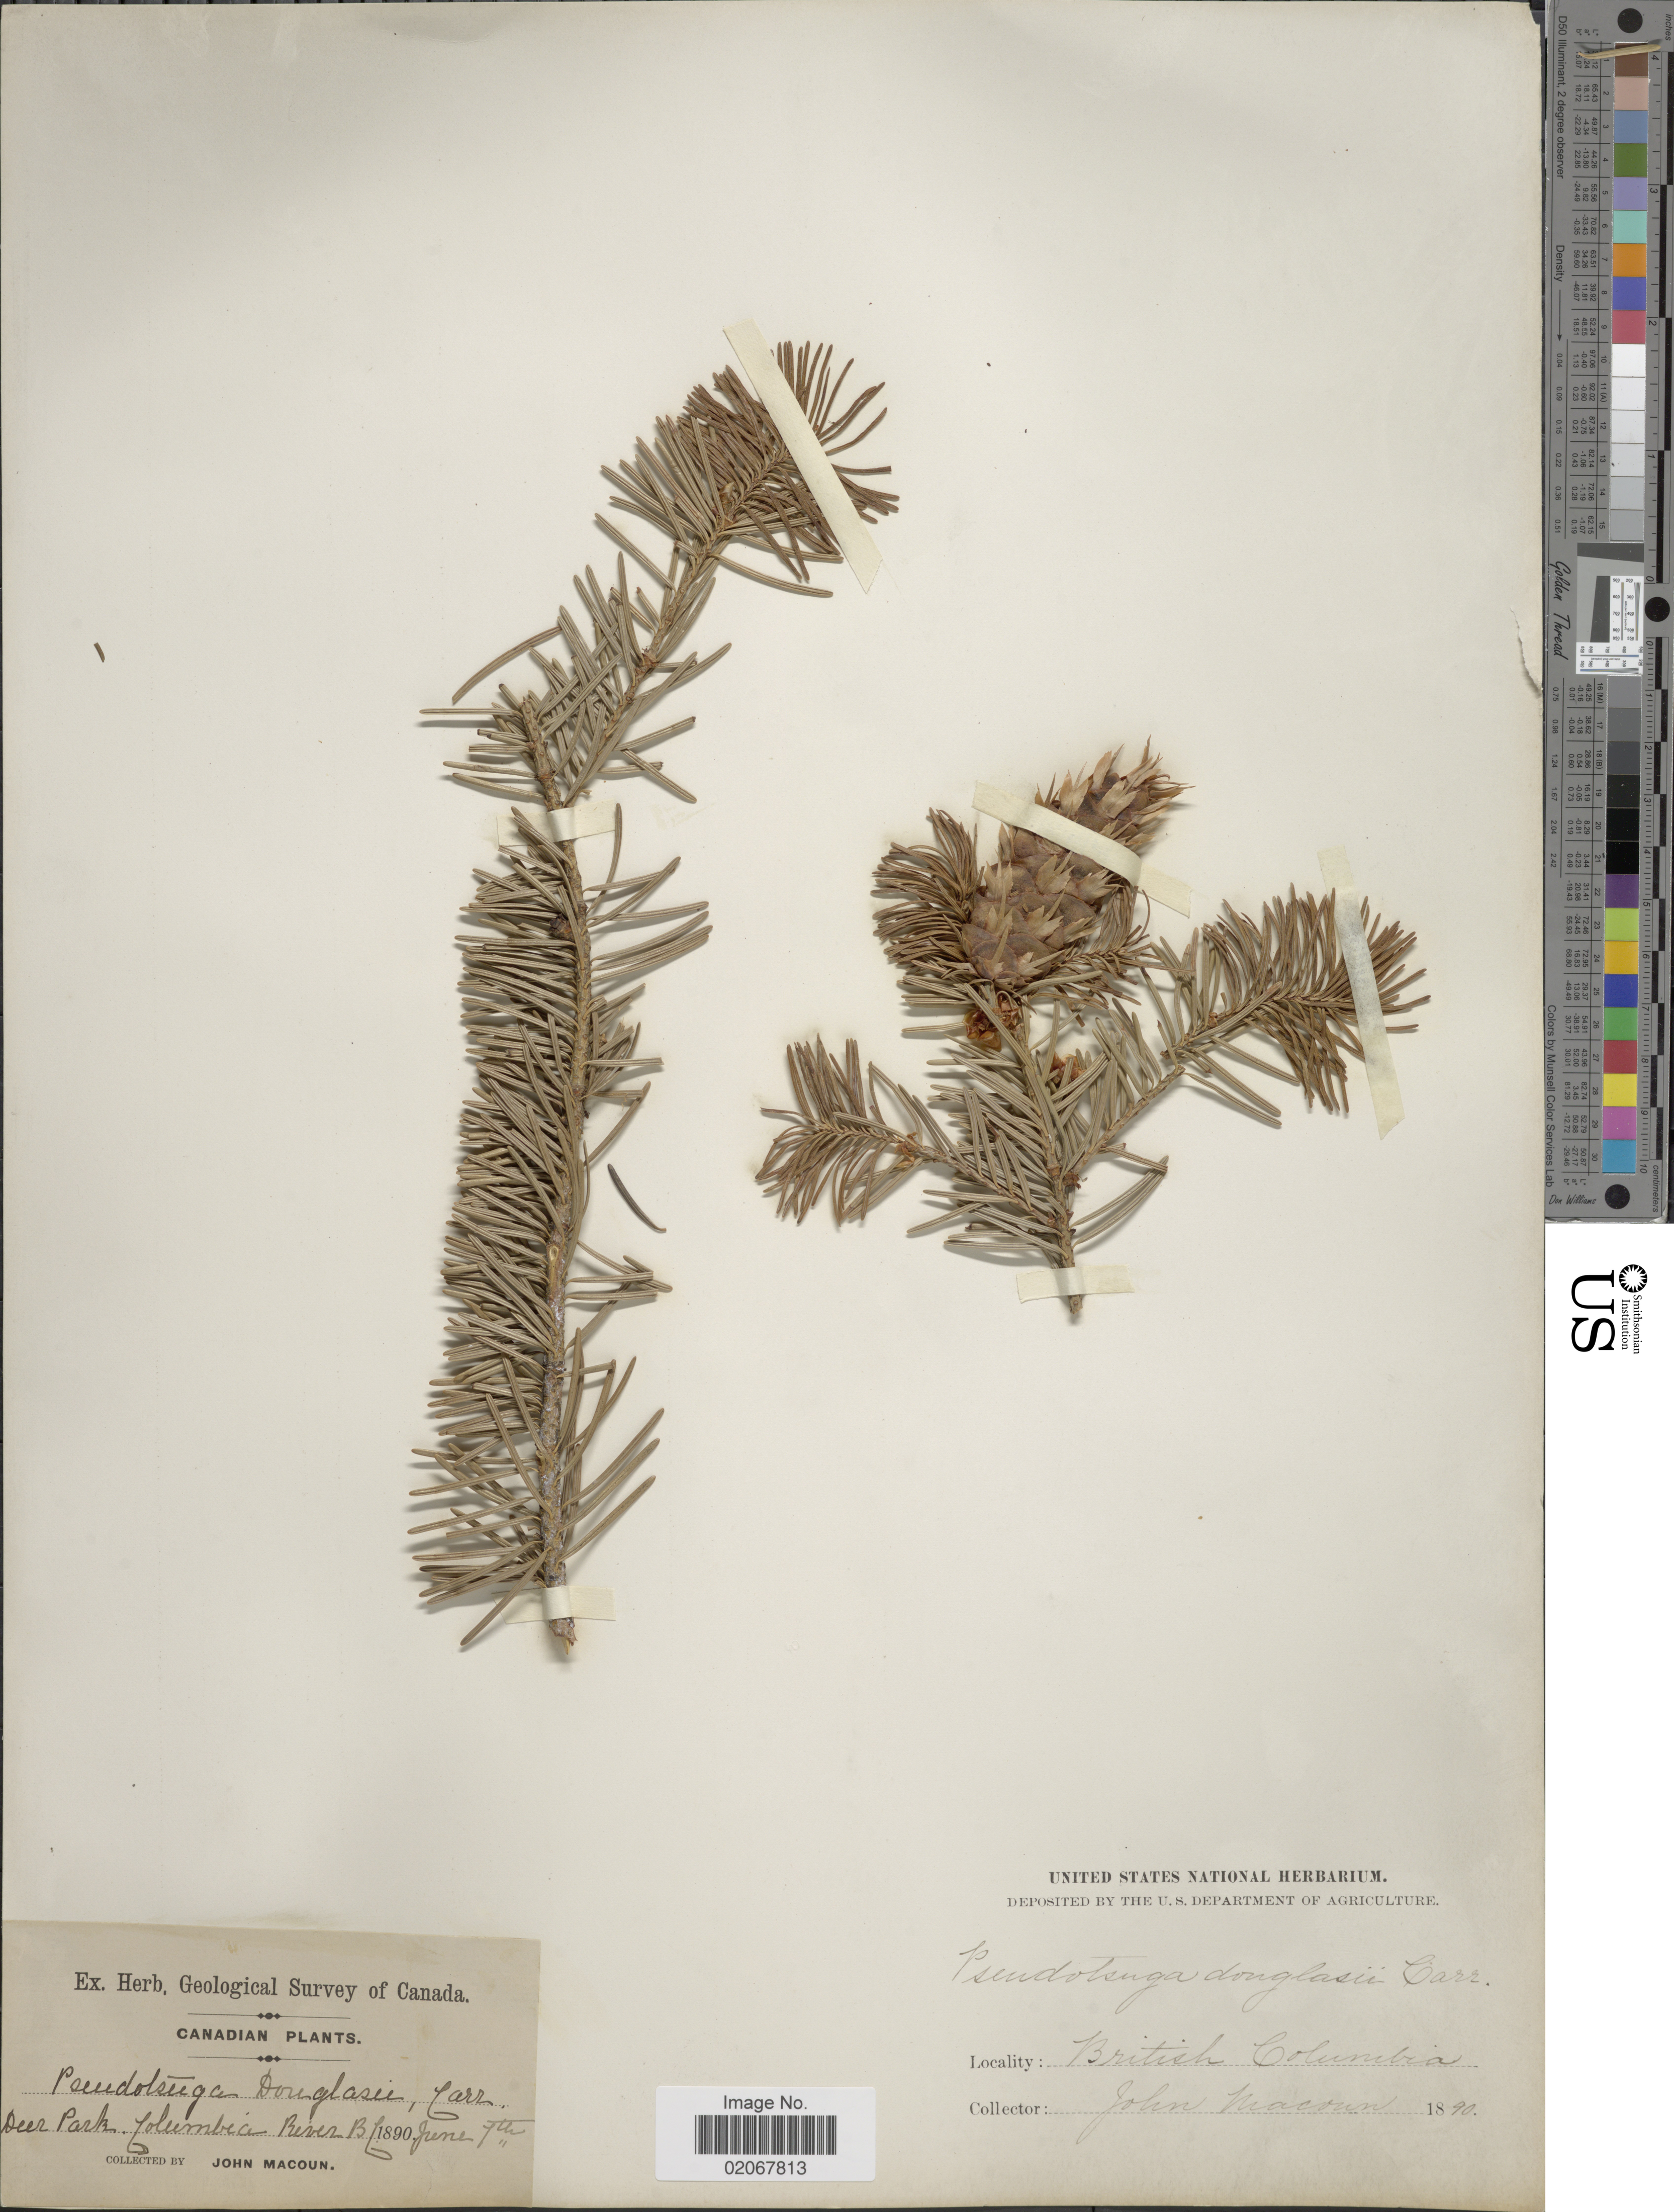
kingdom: Plantae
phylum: Tracheophyta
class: Pinopsida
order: Pinales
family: Pinaceae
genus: Pseudotsuga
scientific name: Pseudotsuga menziesii var. glauca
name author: (Beissn.) Franco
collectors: J. Macoun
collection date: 1890-06-07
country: Canada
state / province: British Columbia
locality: Deer Park. Columbia River